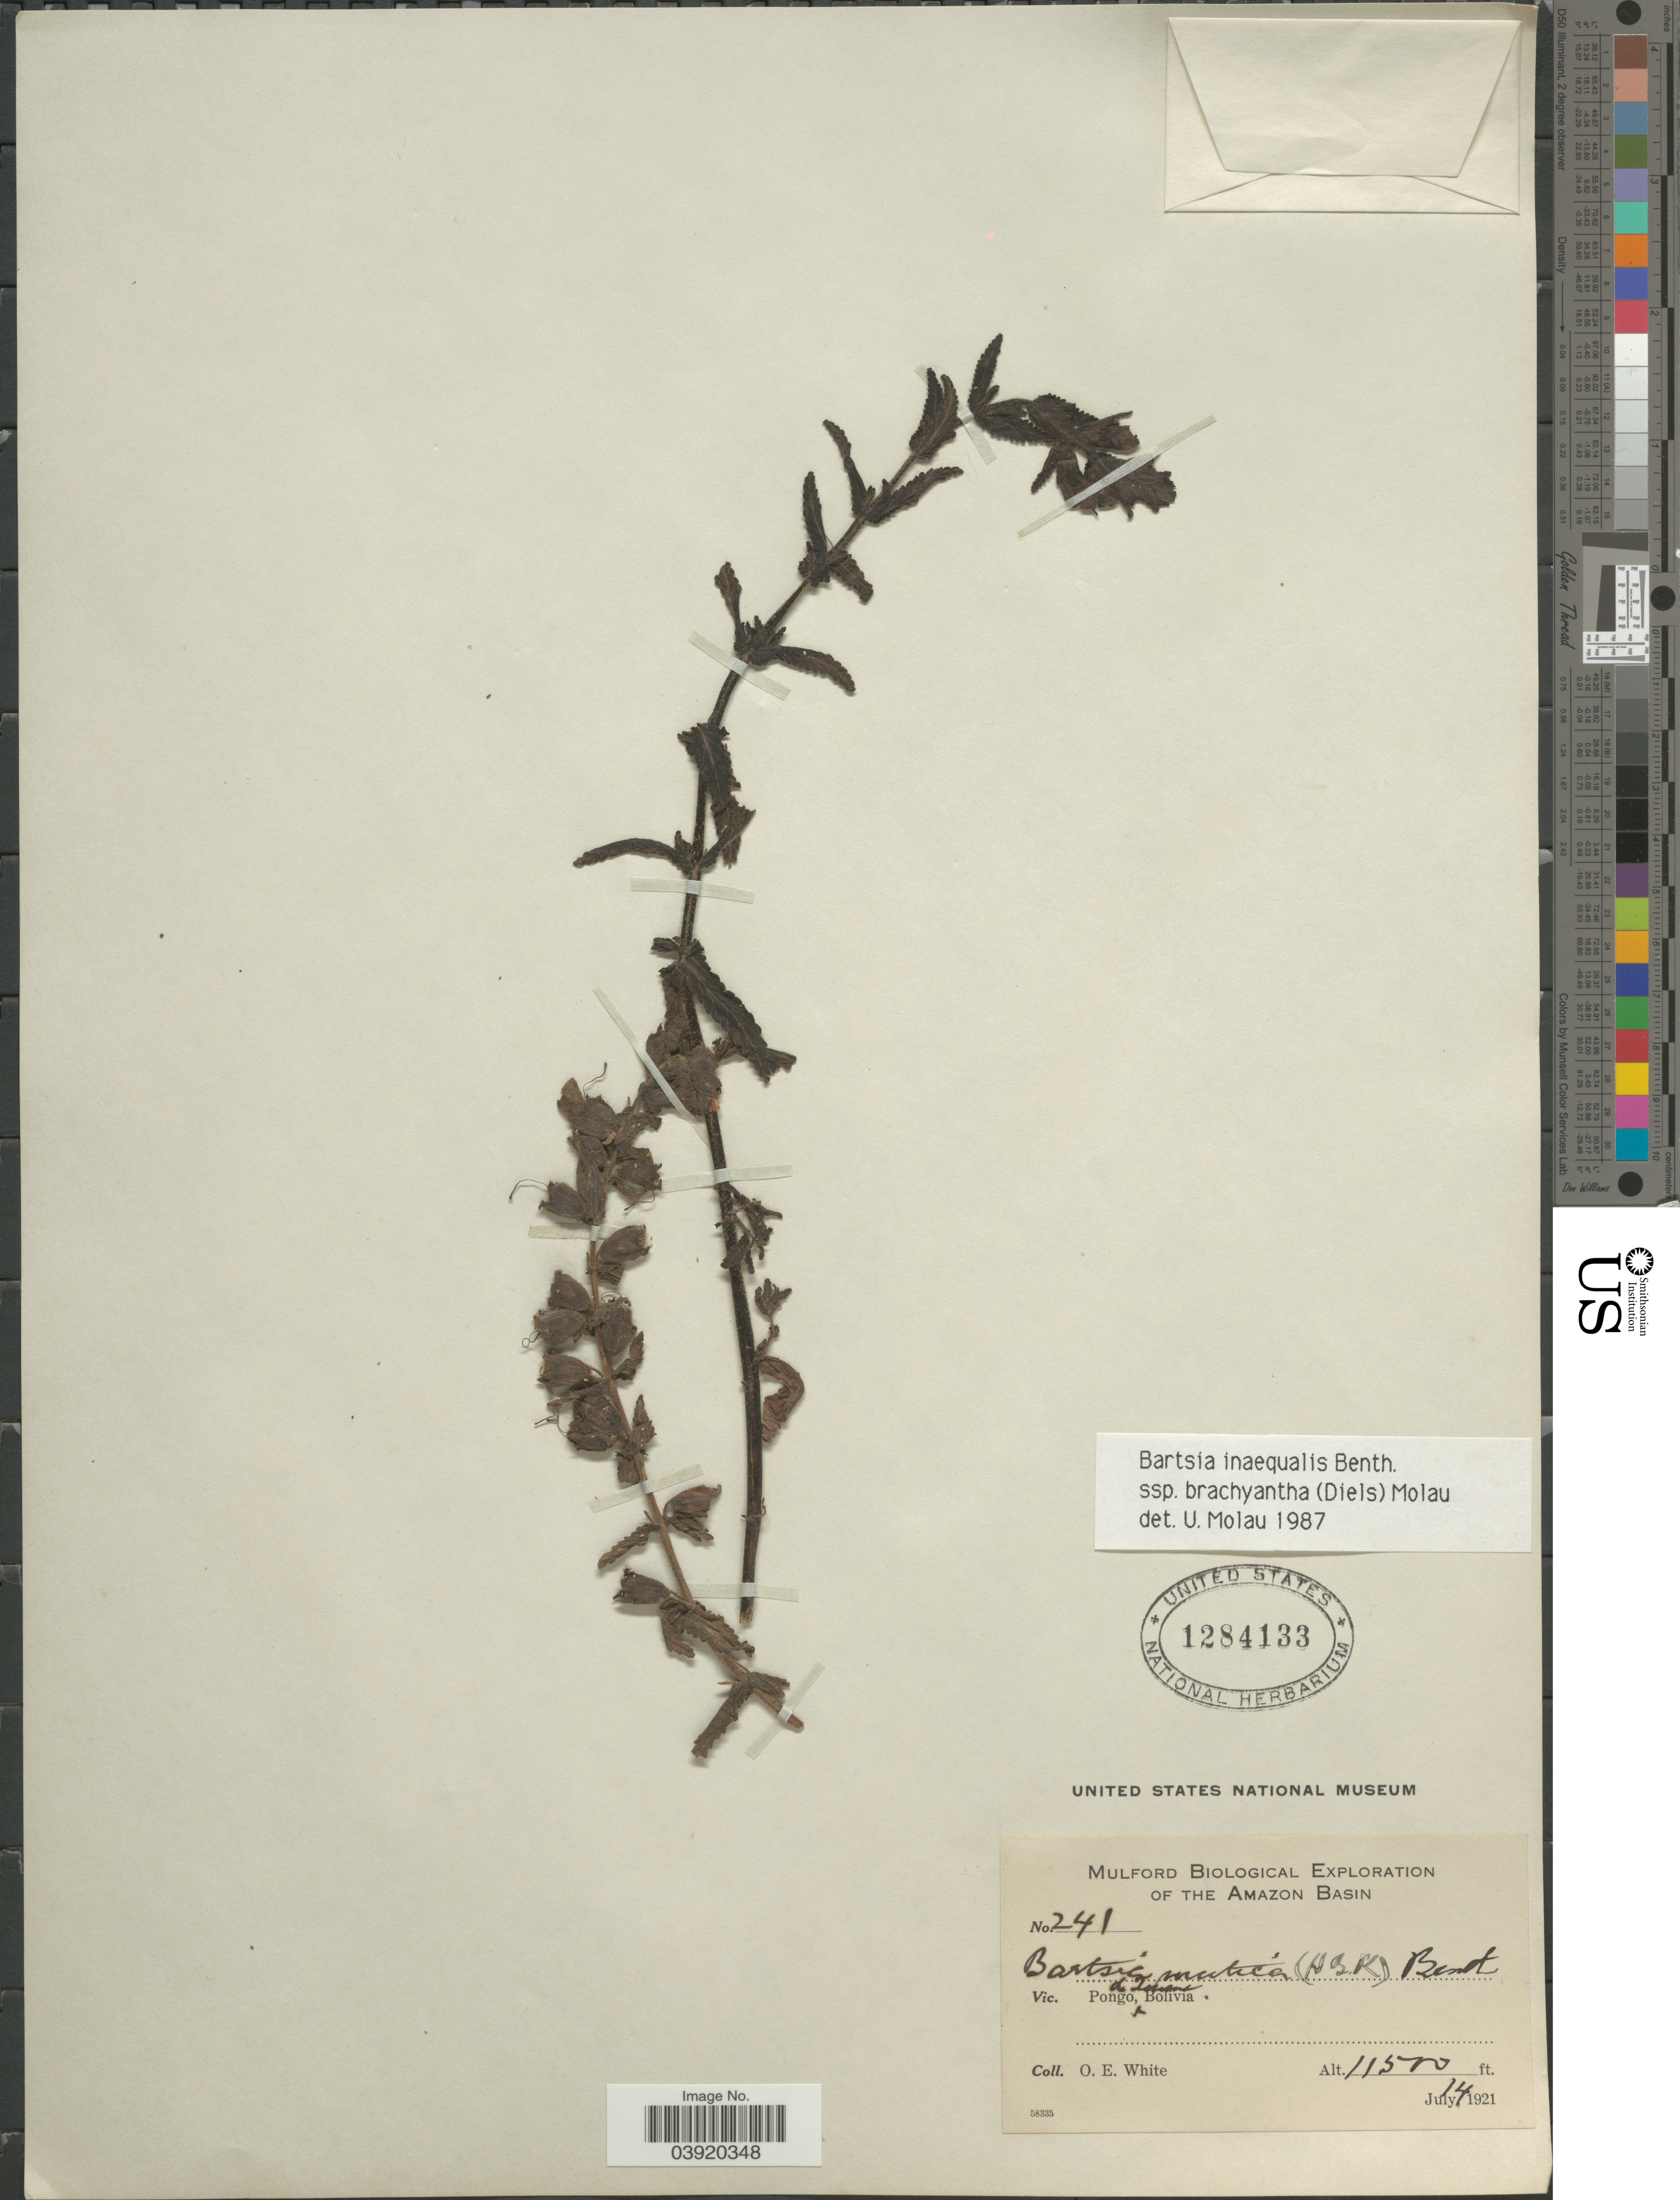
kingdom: Plantae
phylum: Tracheophyta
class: Magnoliopsida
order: Lamiales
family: Orobanchaceae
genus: Bartsia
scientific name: Bartsia inaequalis subsp. brachyantha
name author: (Diels) Molau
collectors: O. E. White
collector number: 241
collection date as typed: July 14, 1921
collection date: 1921-07-14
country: Bolivia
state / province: La Paz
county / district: Inquisivi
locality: Pongo de Quime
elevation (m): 3505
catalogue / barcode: US 1284133